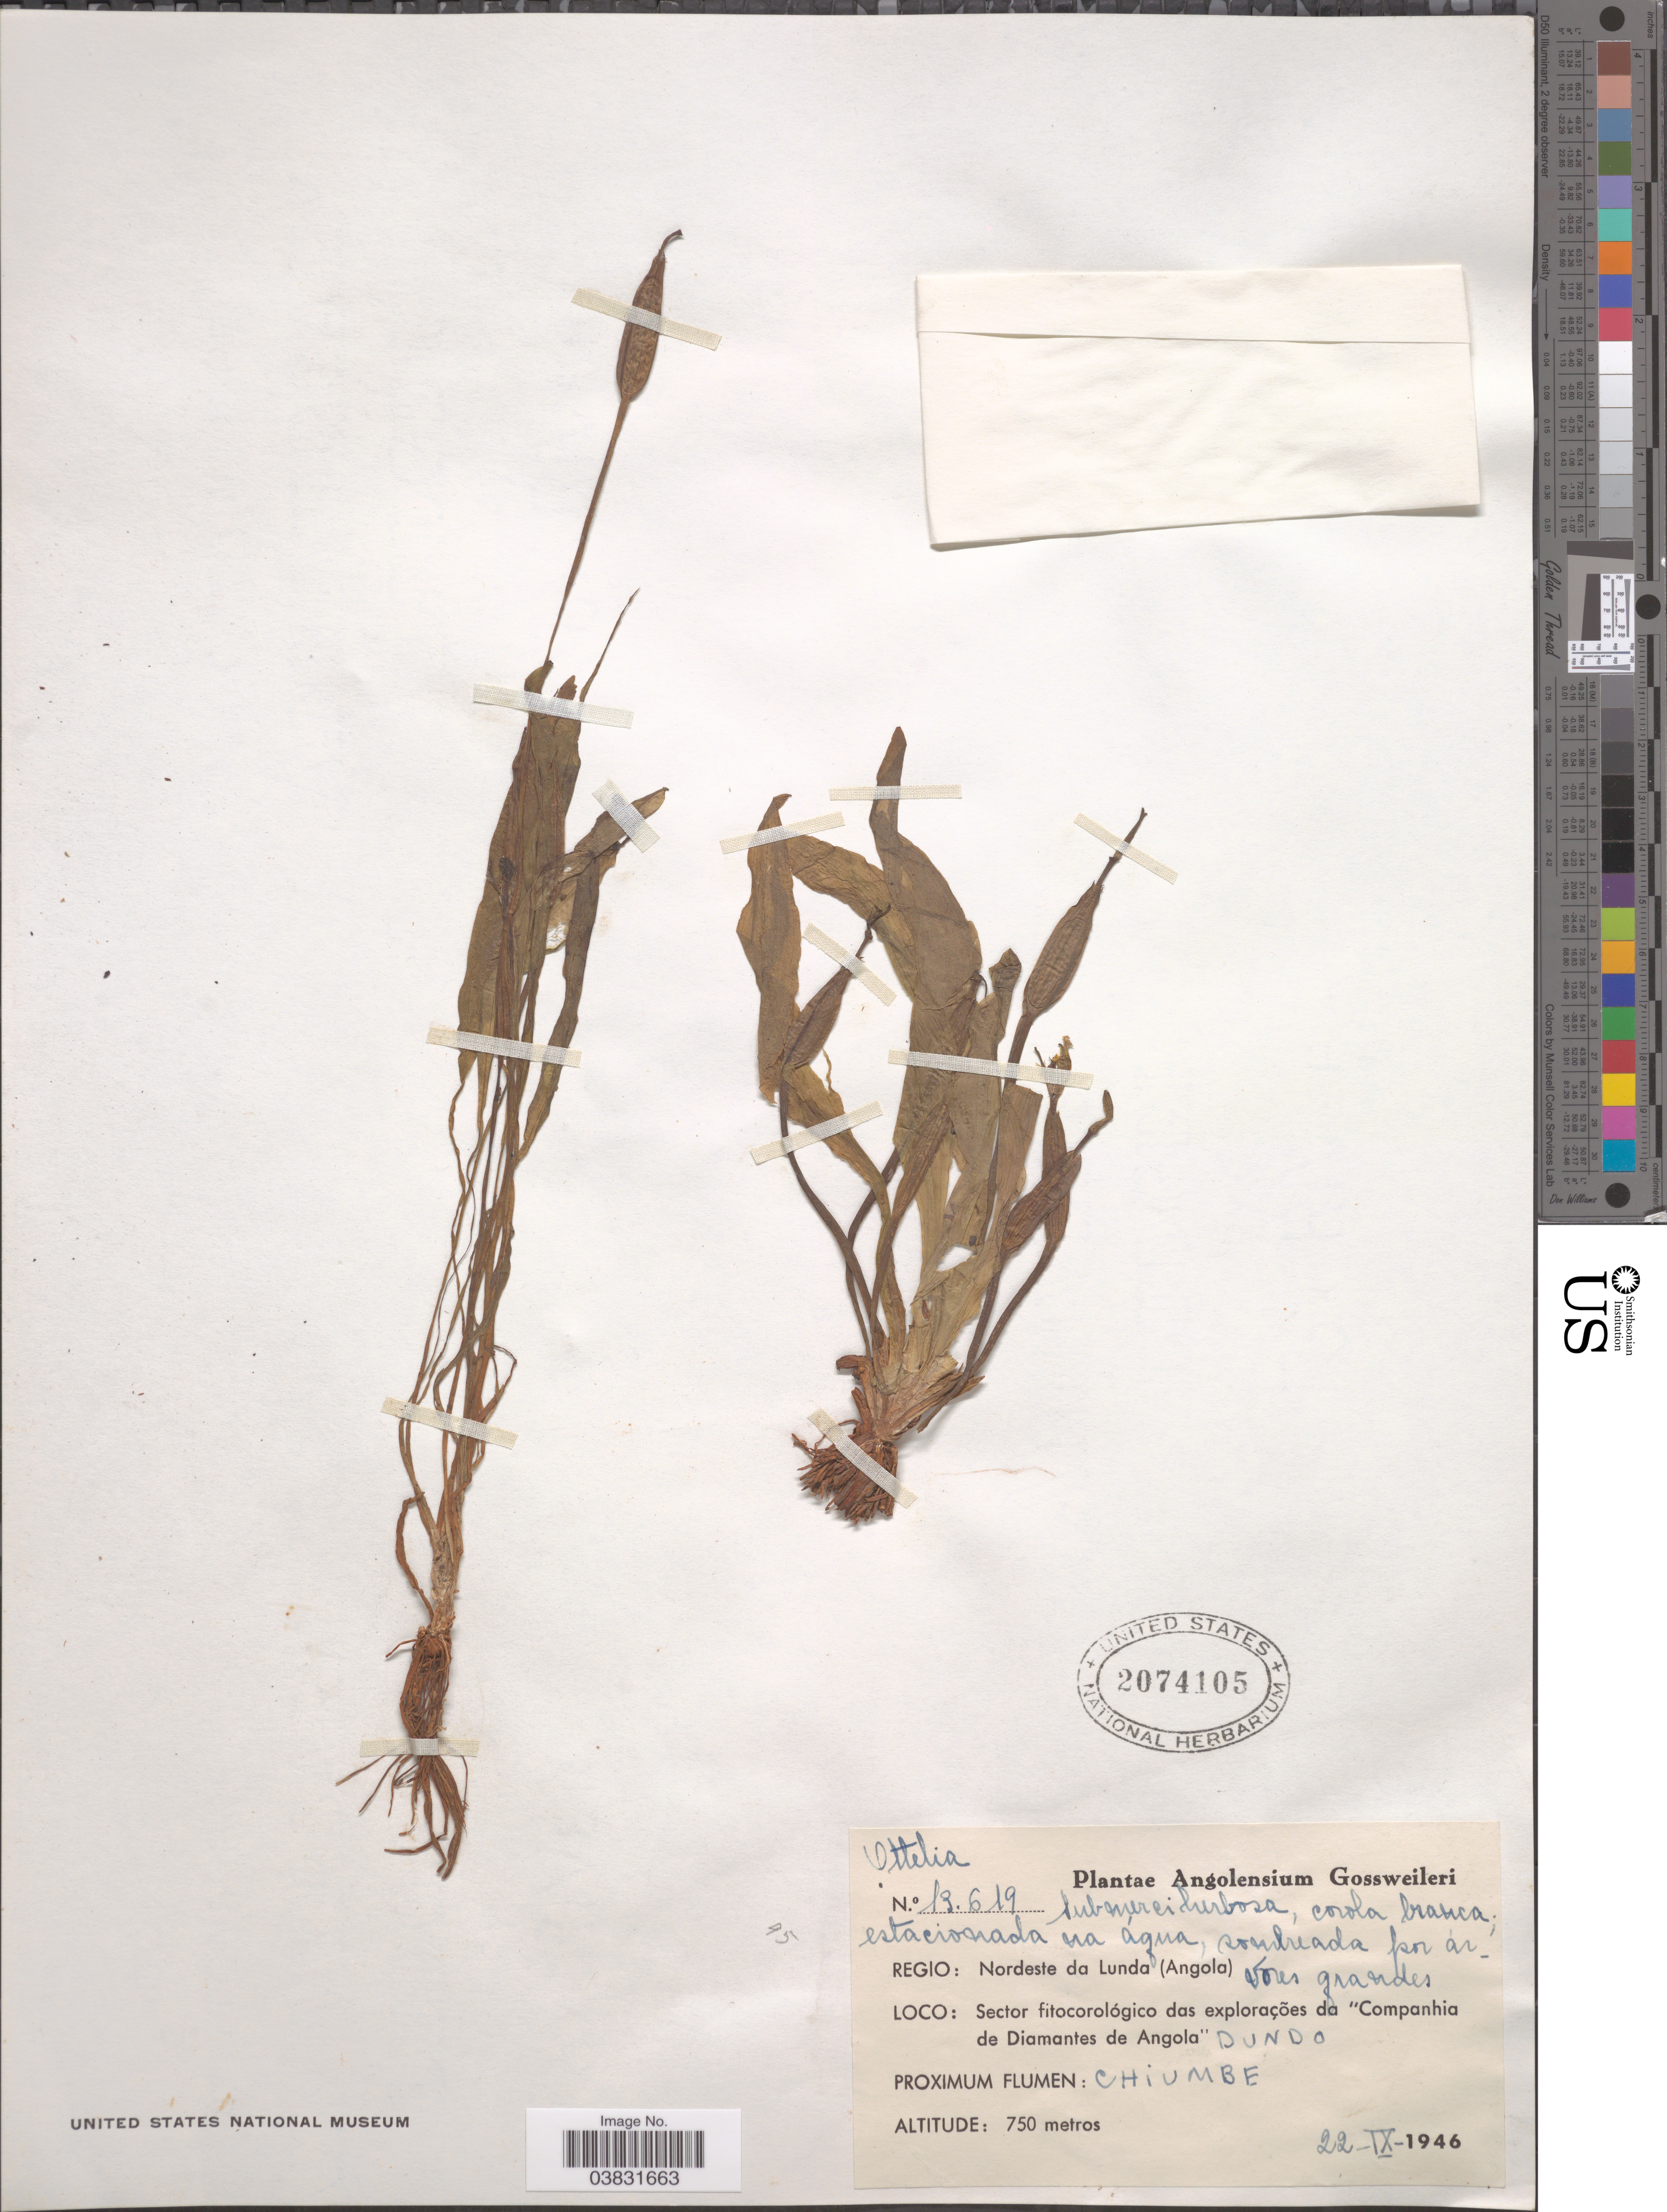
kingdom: Plantae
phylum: Tracheophyta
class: Liliopsida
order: Alismatales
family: Hydrocharitaceae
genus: Ottelia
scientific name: Ottelia sp.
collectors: -. Gossweiler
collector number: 13619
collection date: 1946-09-22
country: Angola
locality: Regio: Nordeste da Lunda, Sector fitocorológico das explorações da "Companhia de Diamantes de Angola". Dundo. Proximum Flumen: Chiumbe.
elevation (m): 750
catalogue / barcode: US 2074105